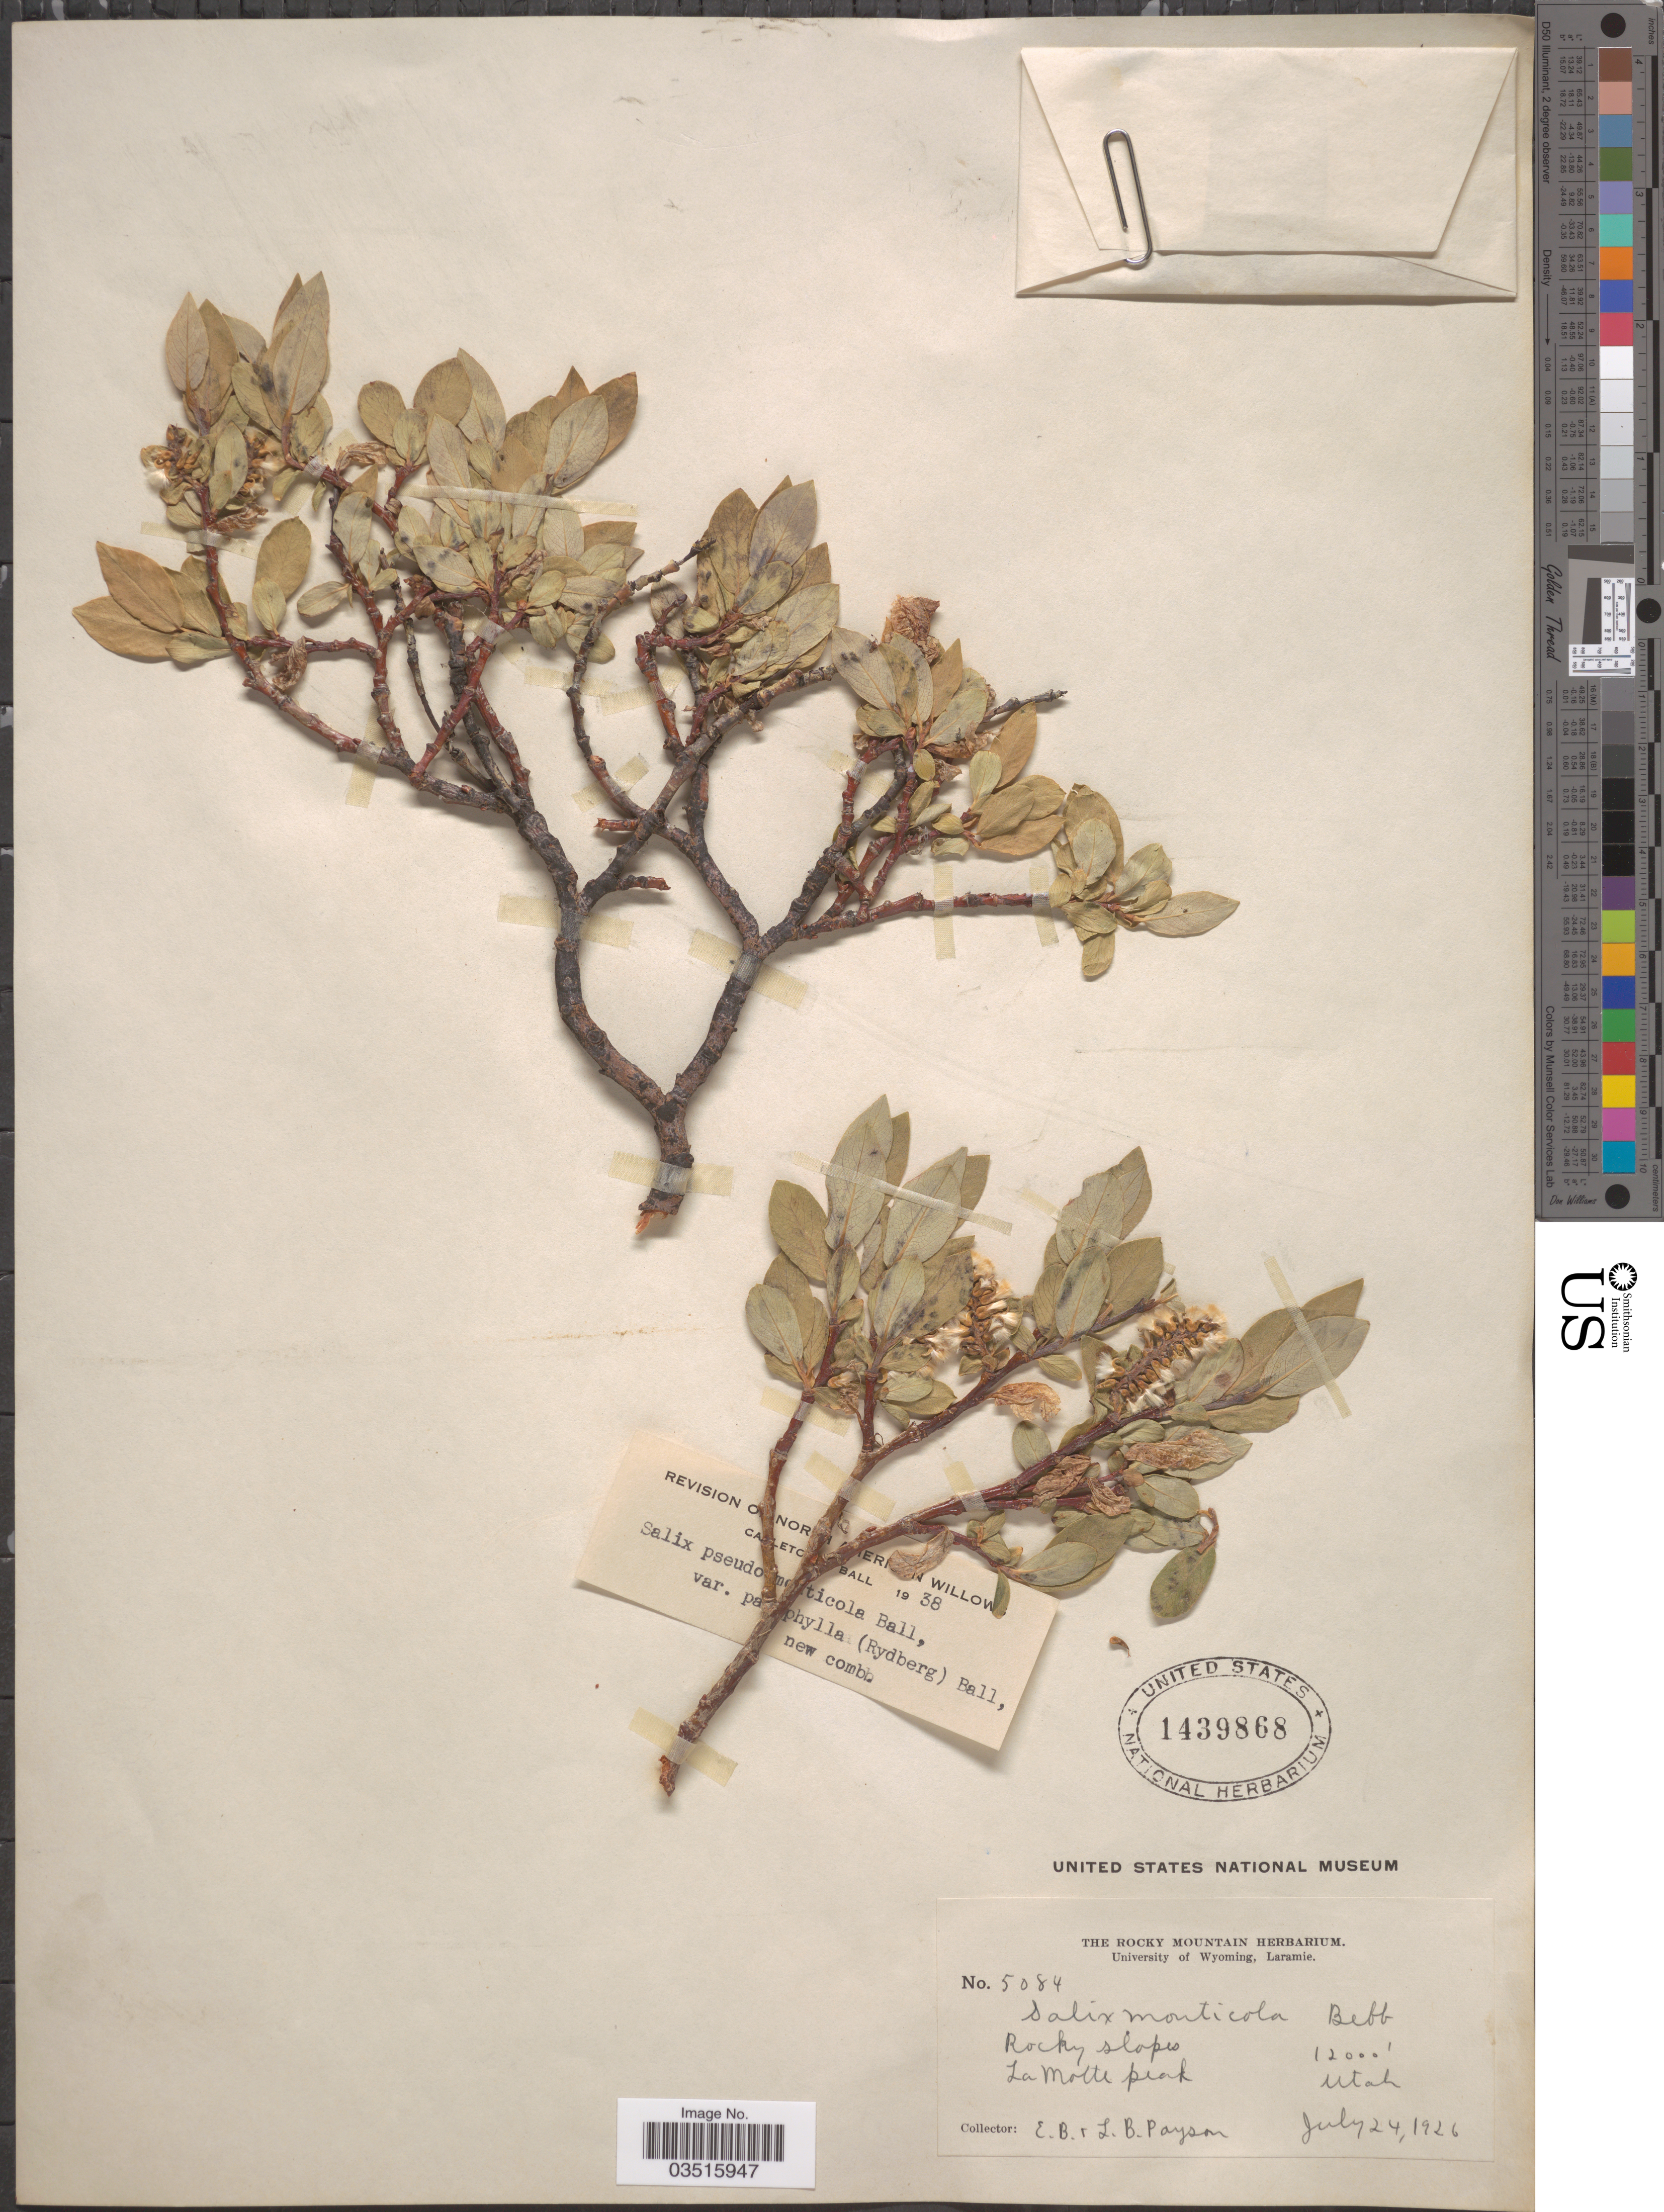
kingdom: Plantae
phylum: Tracheophyta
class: Magnoliopsida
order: Malpighiales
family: Salicaceae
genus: Salix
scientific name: Salix monticola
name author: Bebb.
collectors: E. B. Payson & L. Payson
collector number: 5084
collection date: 1926-07-24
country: United States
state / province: Utah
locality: Rocky slopes. La Motte peak.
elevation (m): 3658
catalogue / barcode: US 1439868